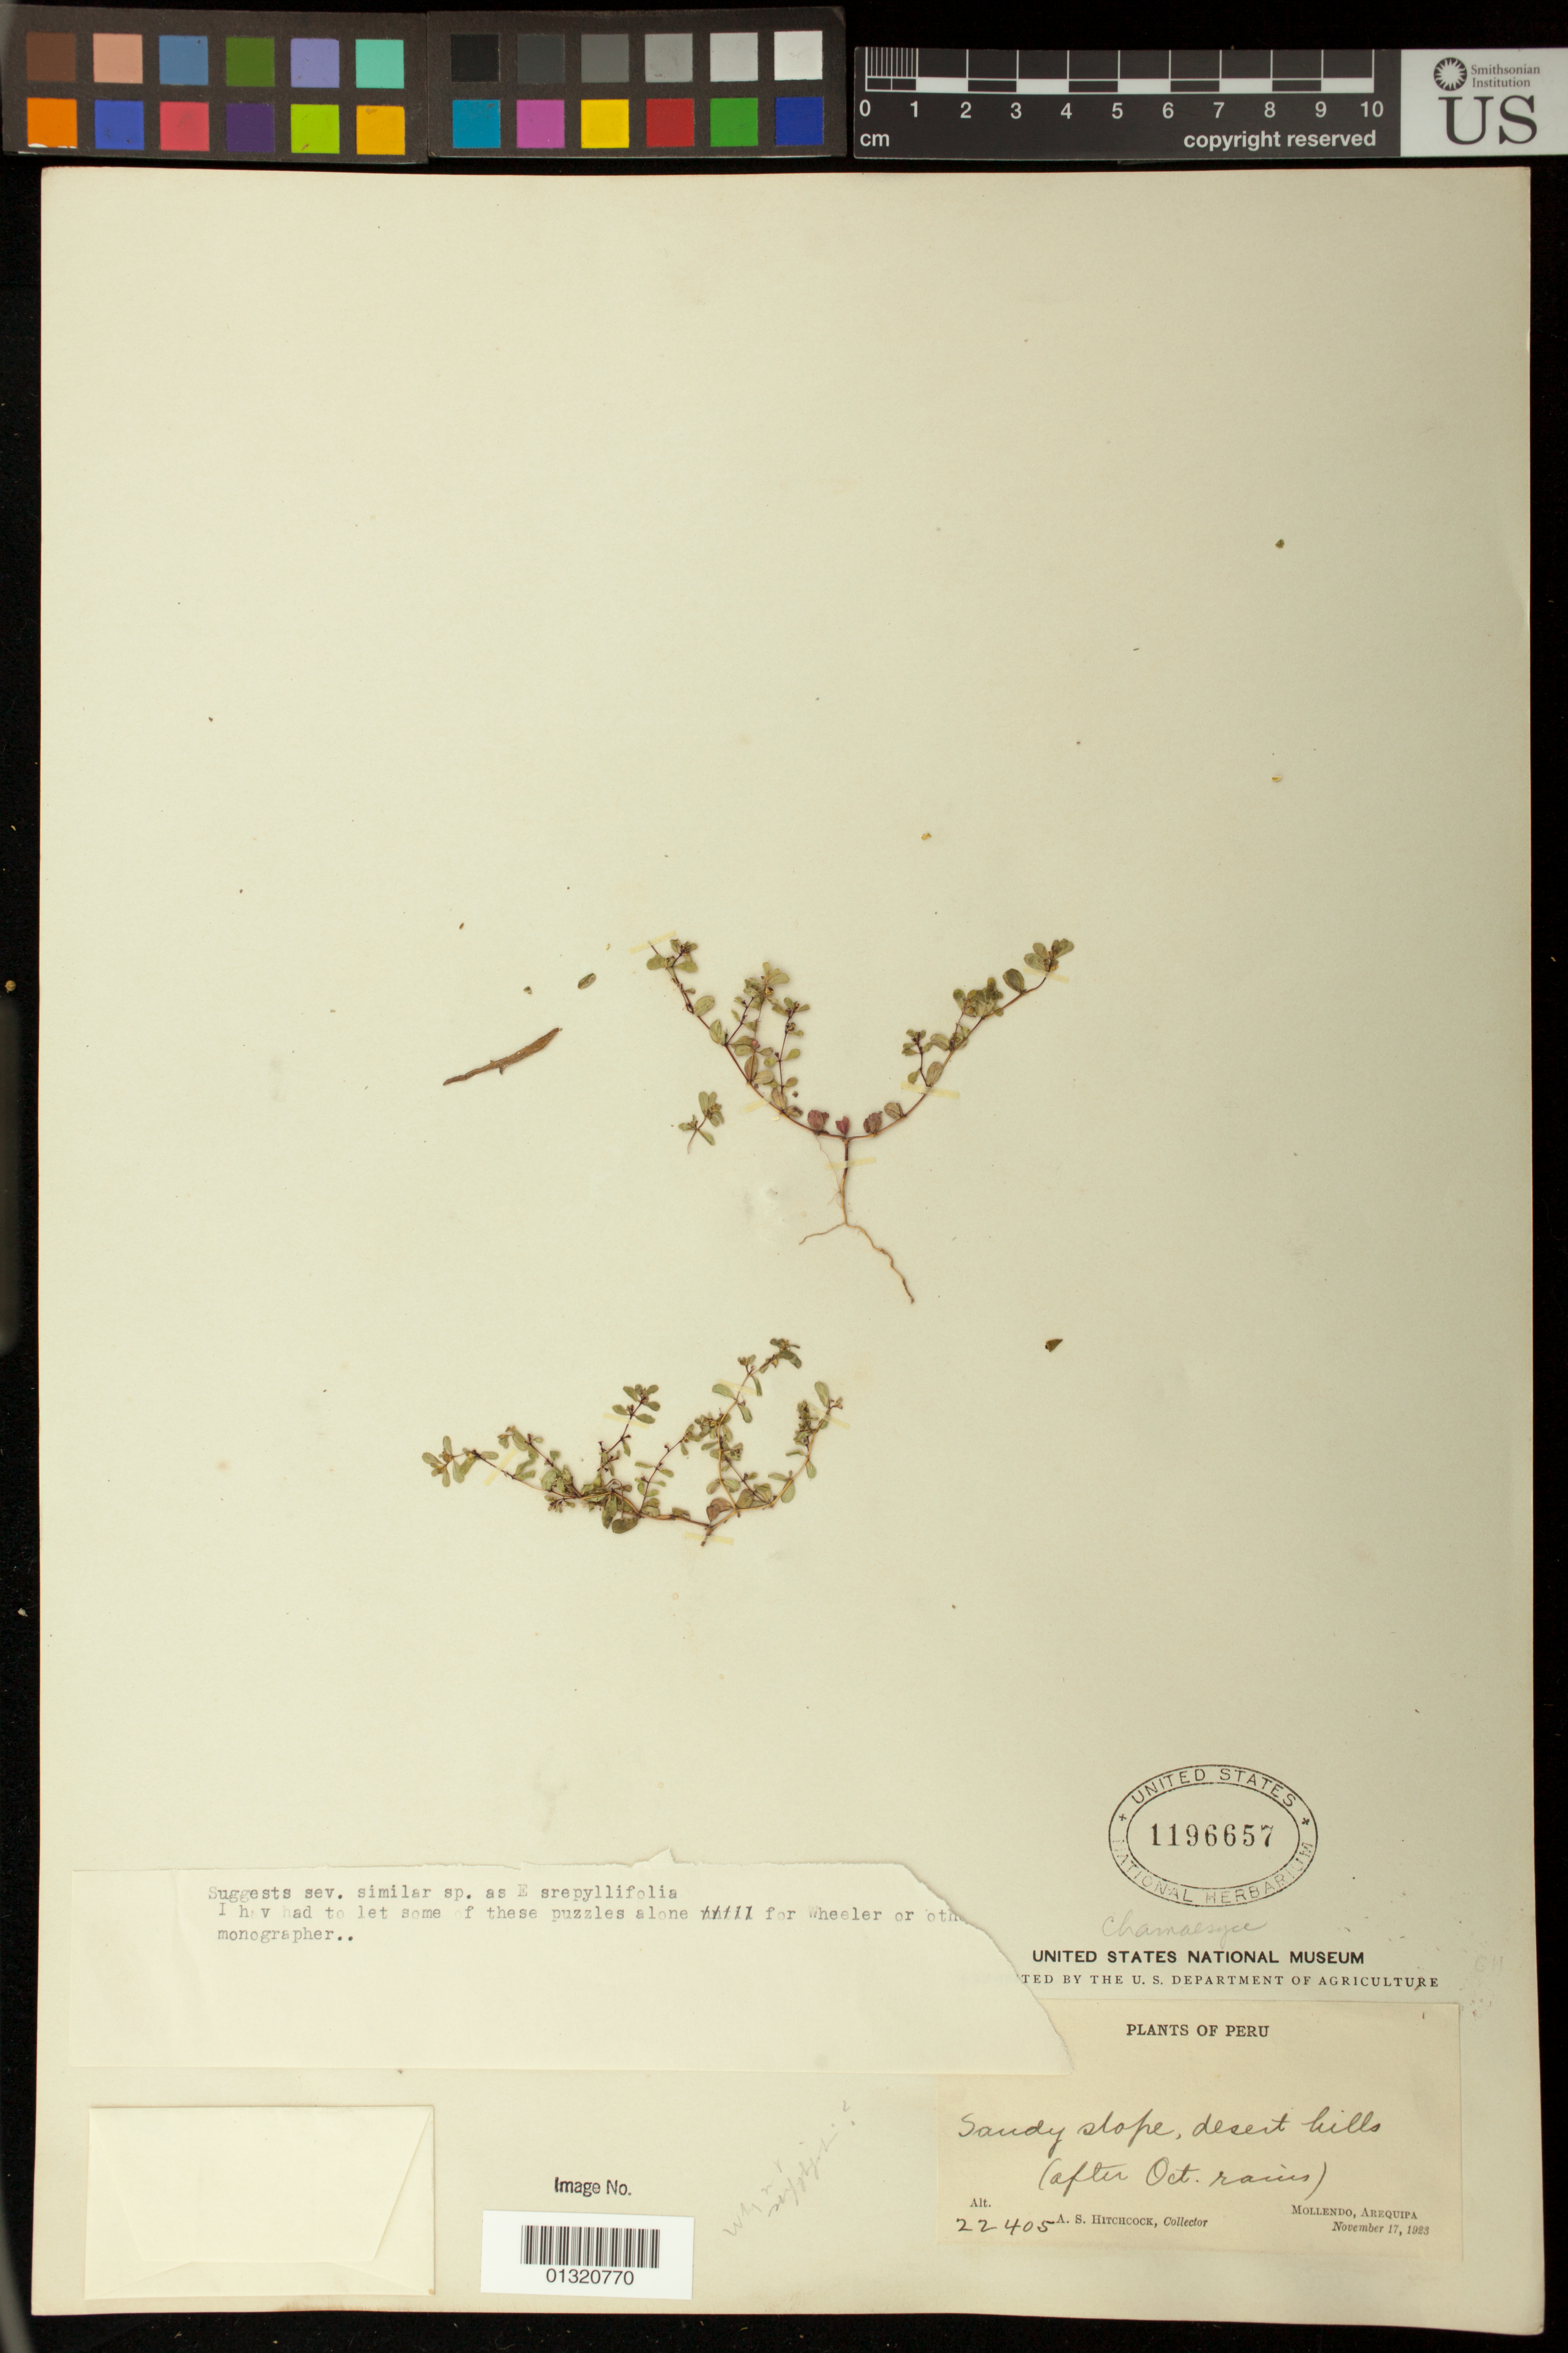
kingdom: Plantae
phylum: Tracheophyta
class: Magnoliopsida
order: Malpighiales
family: Euphorbiaceae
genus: Euphorbia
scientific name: Euphorbia sp.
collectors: A. S. Hitchcock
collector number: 22405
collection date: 1923-11-17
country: Peru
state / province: Arequipa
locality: desert hills; Mollendo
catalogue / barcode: US 1196657